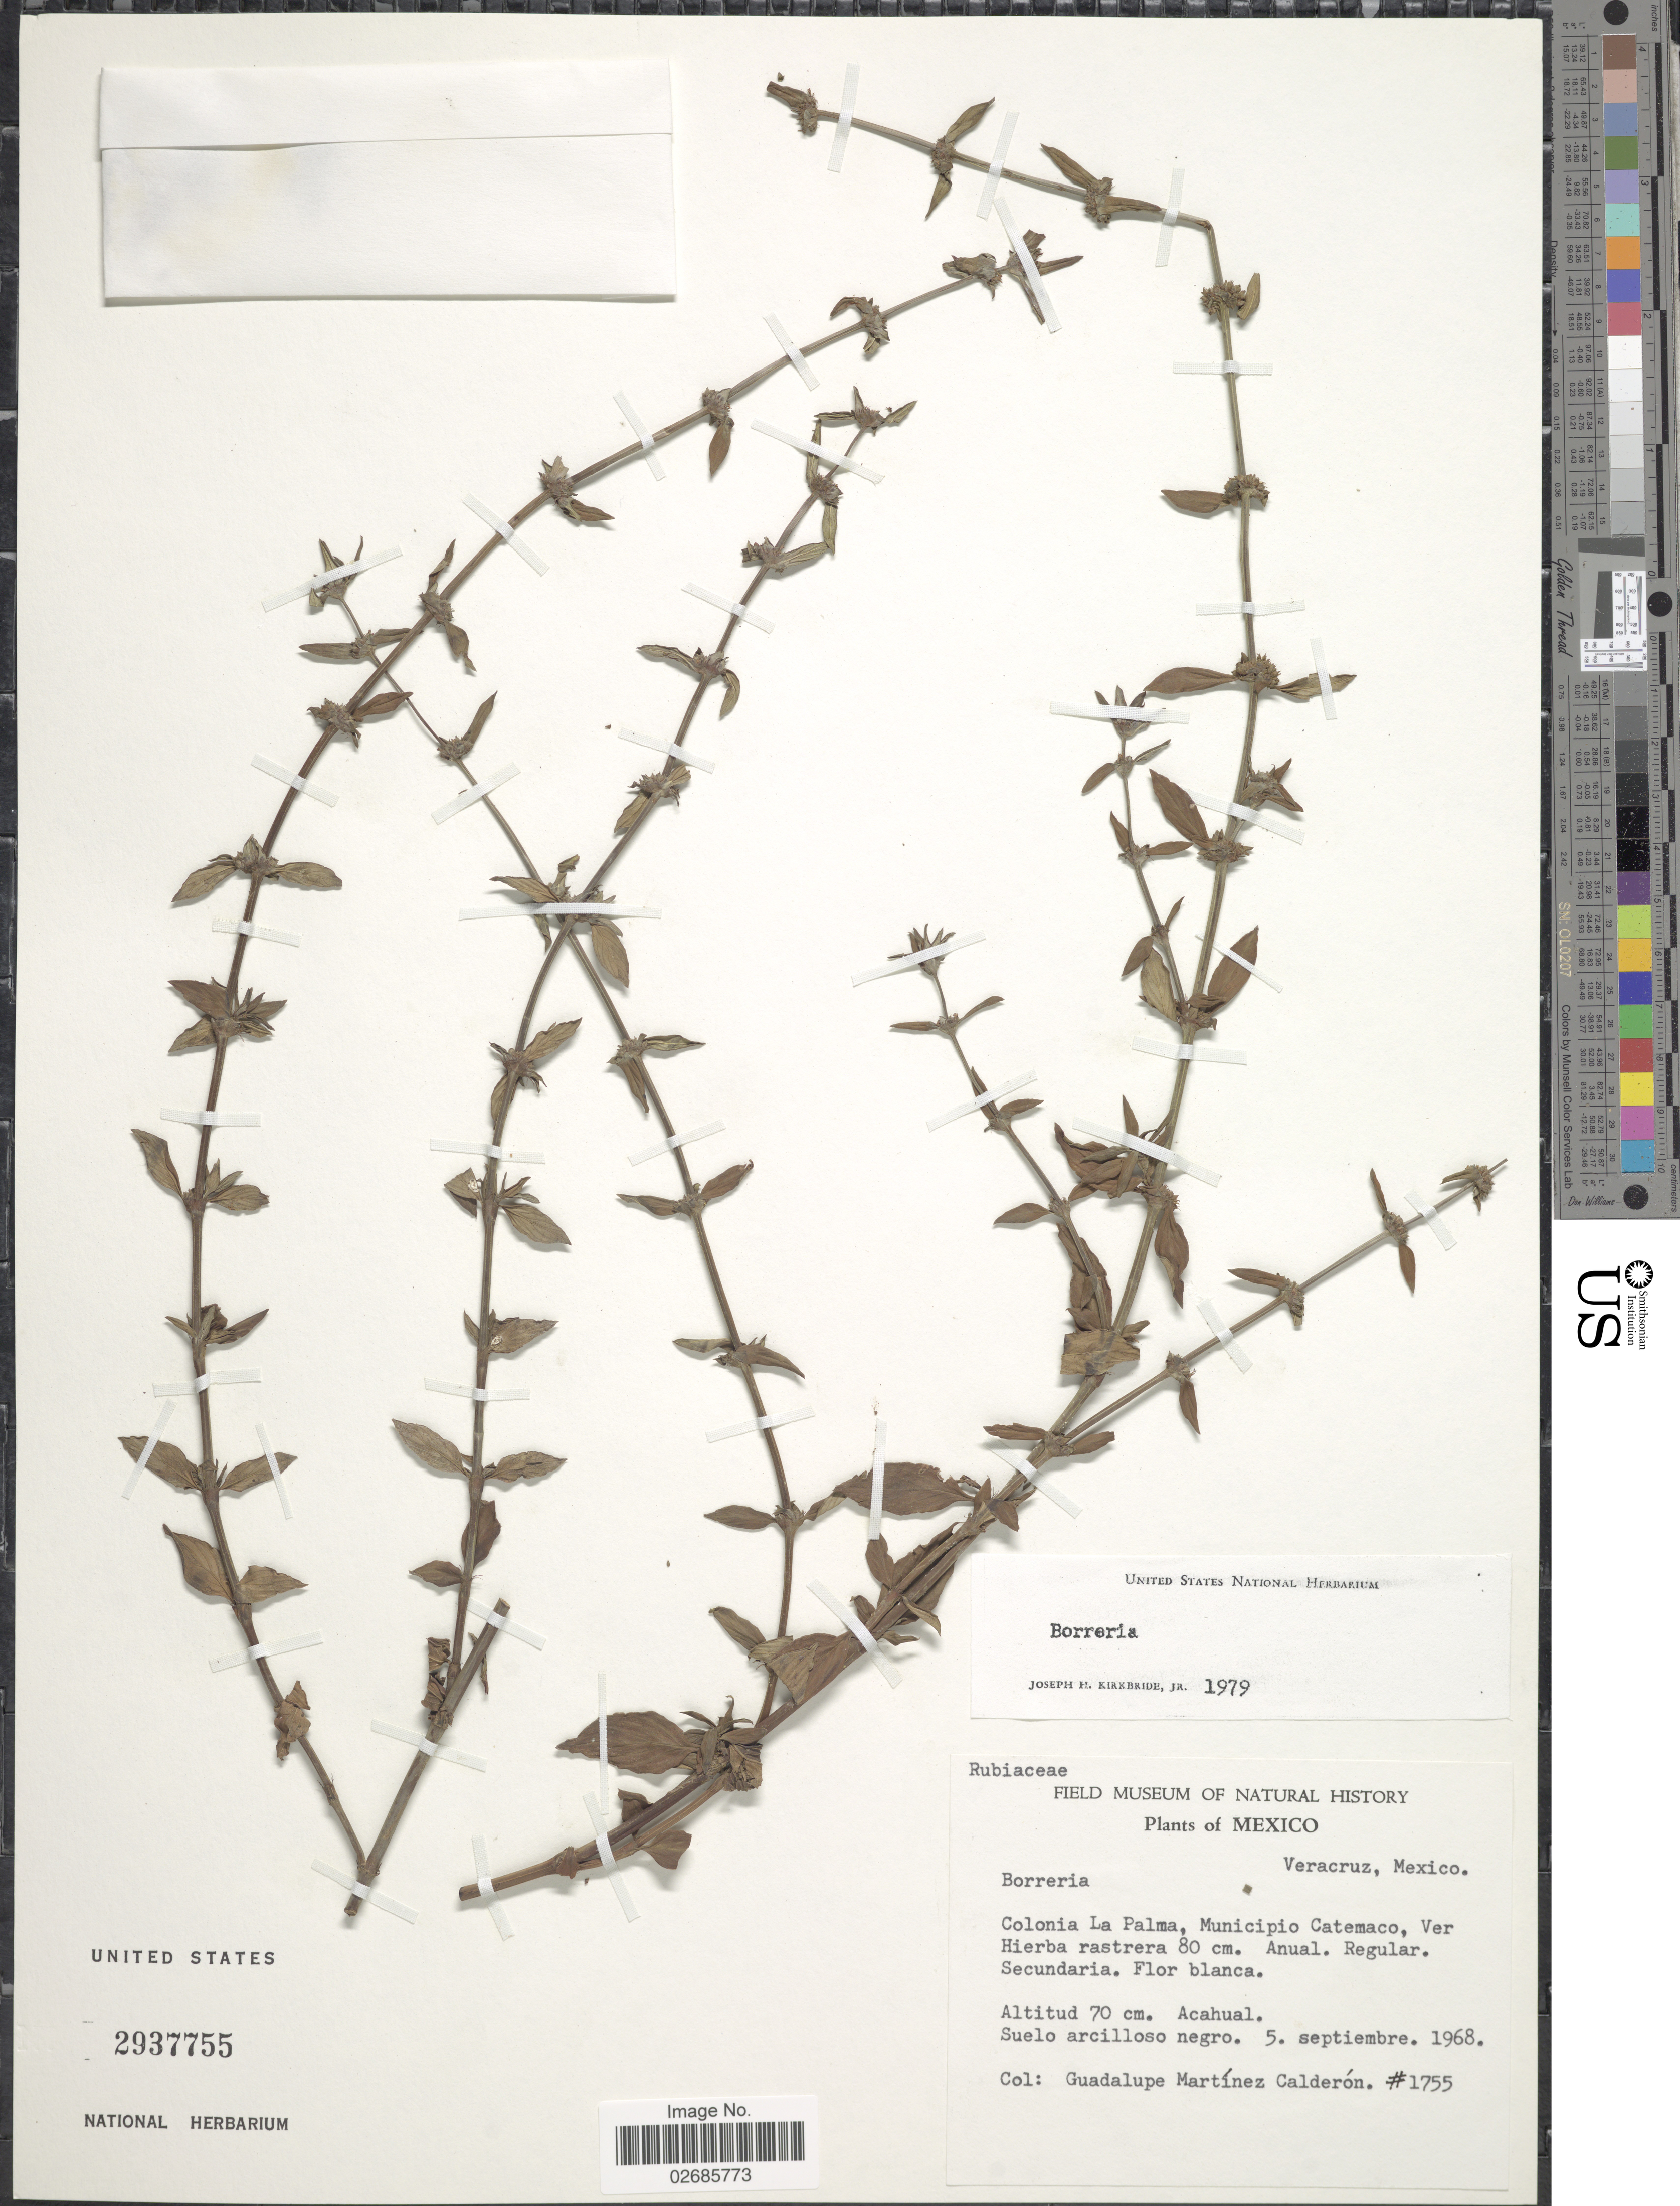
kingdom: Plantae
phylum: Tracheophyta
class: Magnoliopsida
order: Gentianales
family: Rubiaceae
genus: Borreria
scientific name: Borreria sp.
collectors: G. Martinez-C.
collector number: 1755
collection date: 1968-09-05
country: Mexico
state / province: Veracruz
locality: Veracruz, Colonia La Palma, Municipio Catemaco, Ver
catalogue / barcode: US 2937755